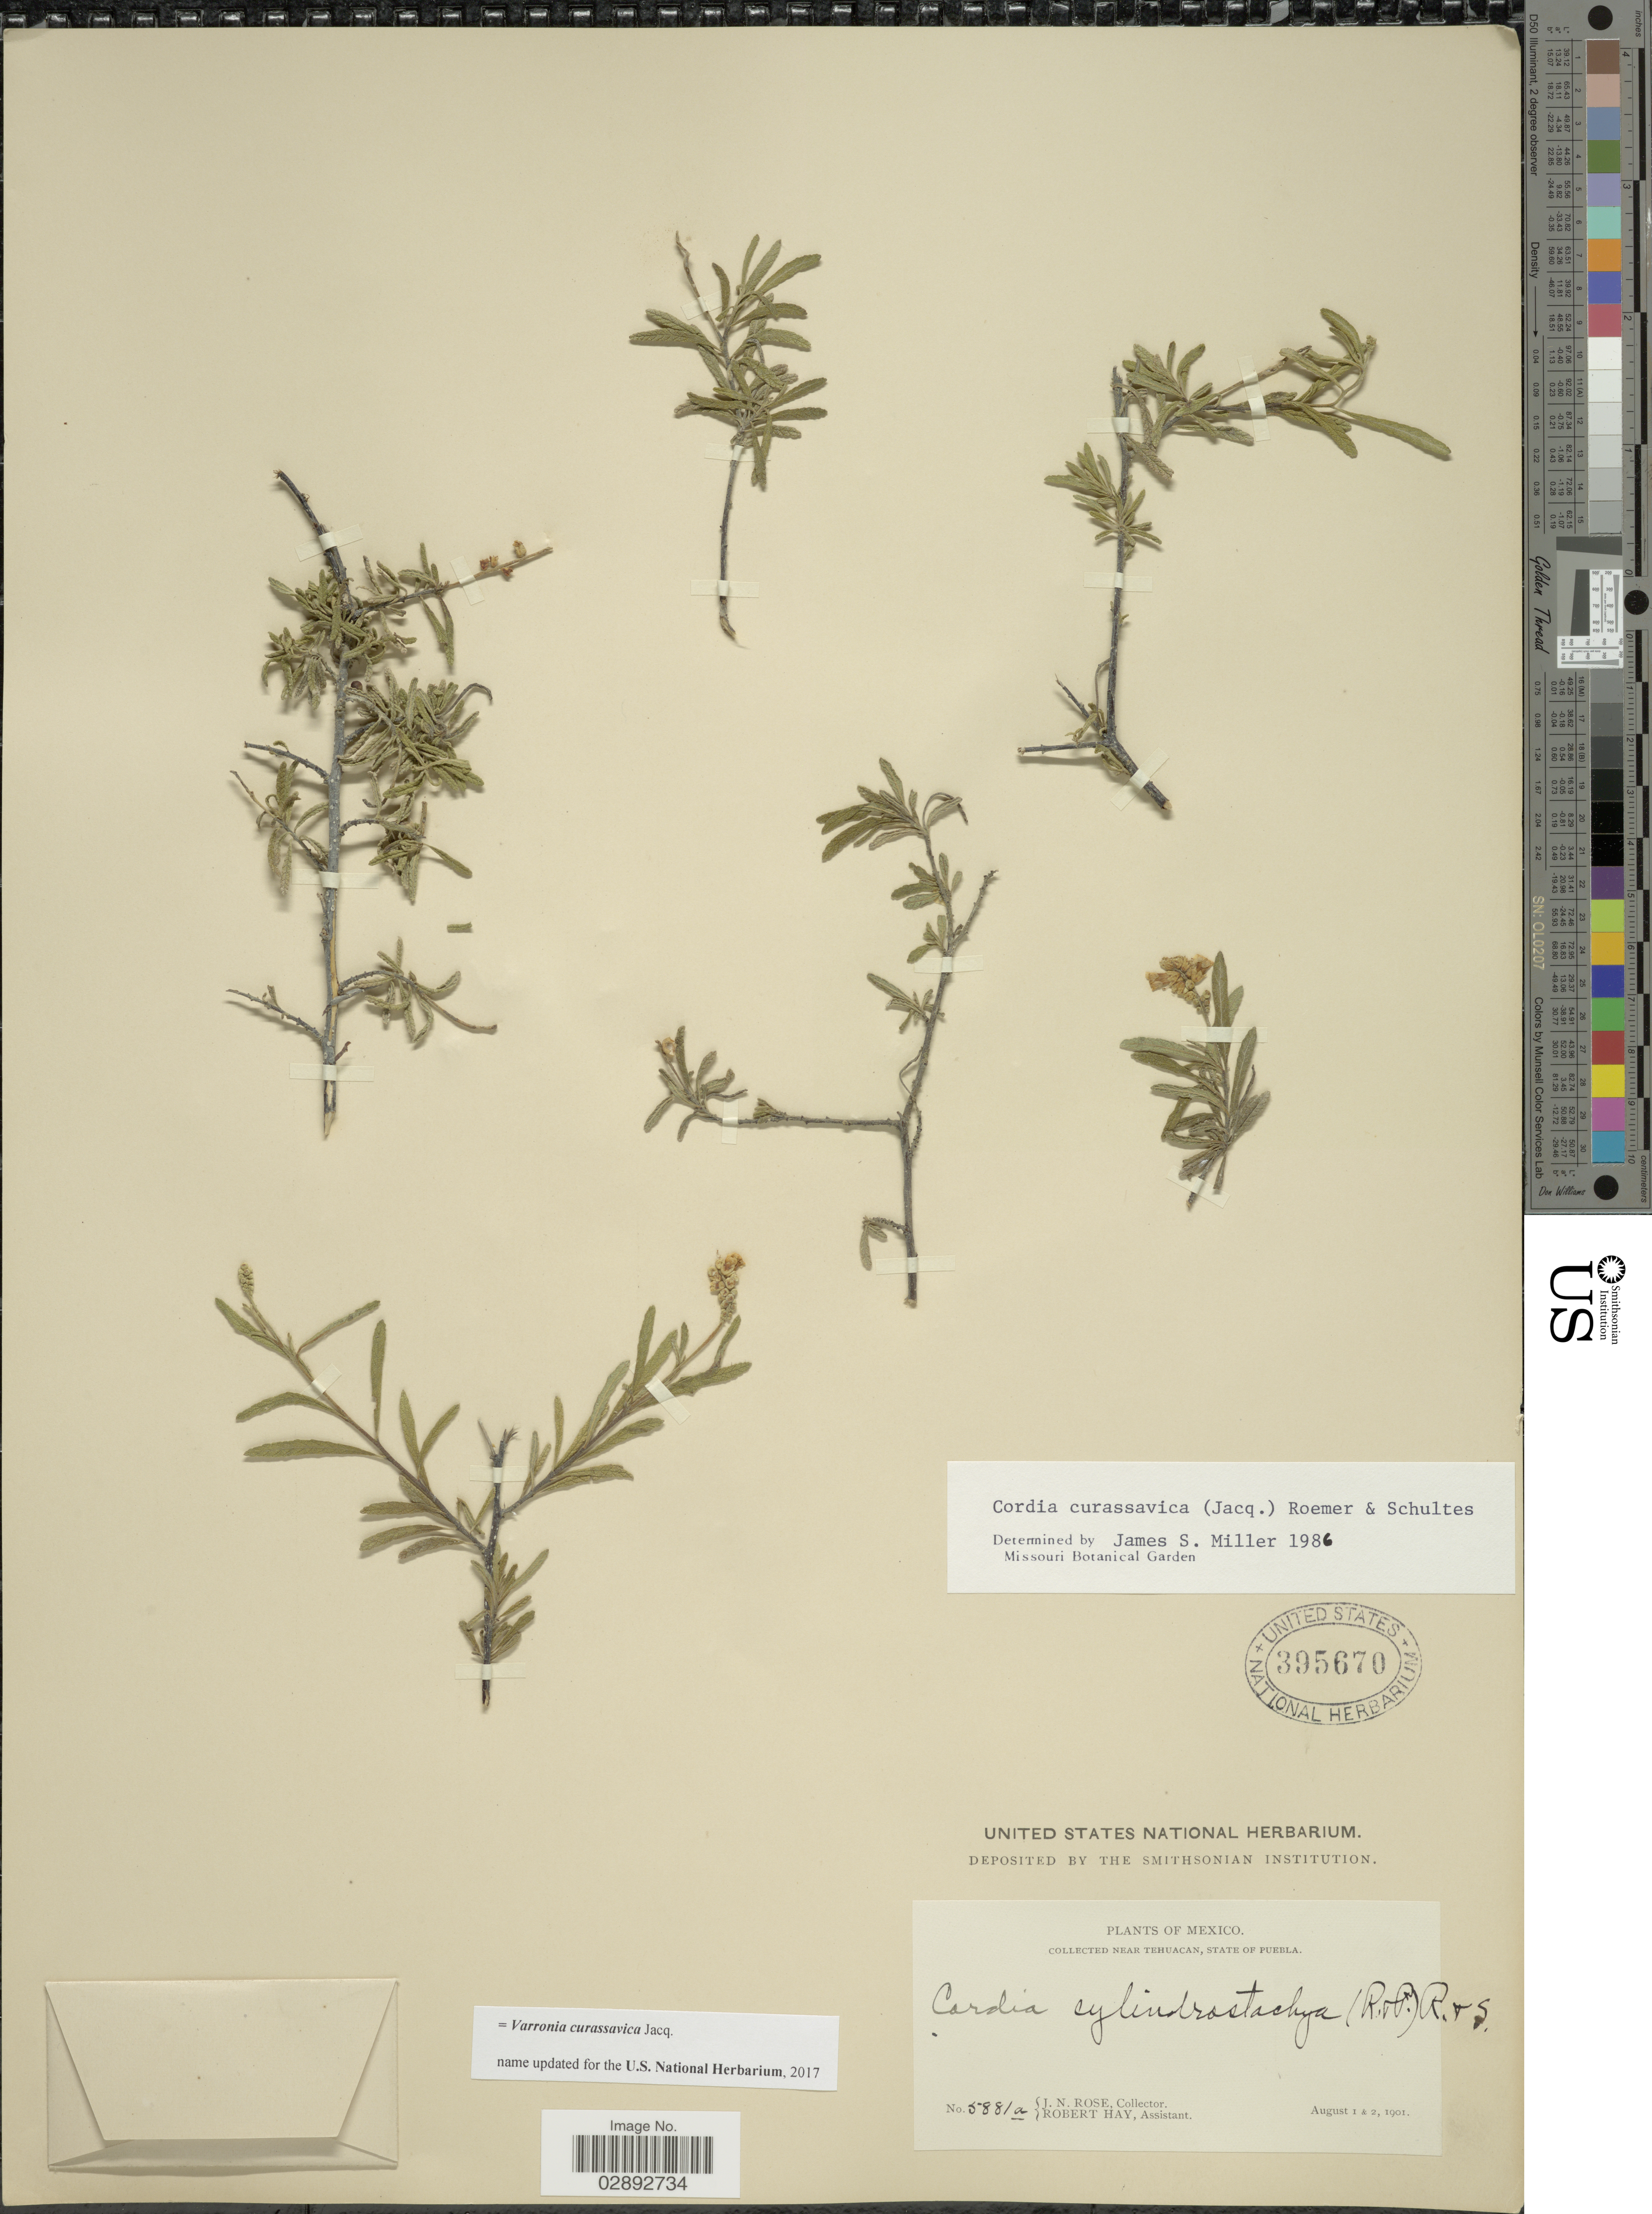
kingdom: Plantae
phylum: Tracheophyta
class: Magnoliopsida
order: Boraginales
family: Cordiaceae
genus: Varronia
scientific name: Varronia curassavica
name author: Jacq.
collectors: J. N. Rose & R. Hay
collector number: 5881a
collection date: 1901-08-01/1901-08-02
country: Mexico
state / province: Puebla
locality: Near Tehuacan, State of Puebla.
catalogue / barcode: US 395670